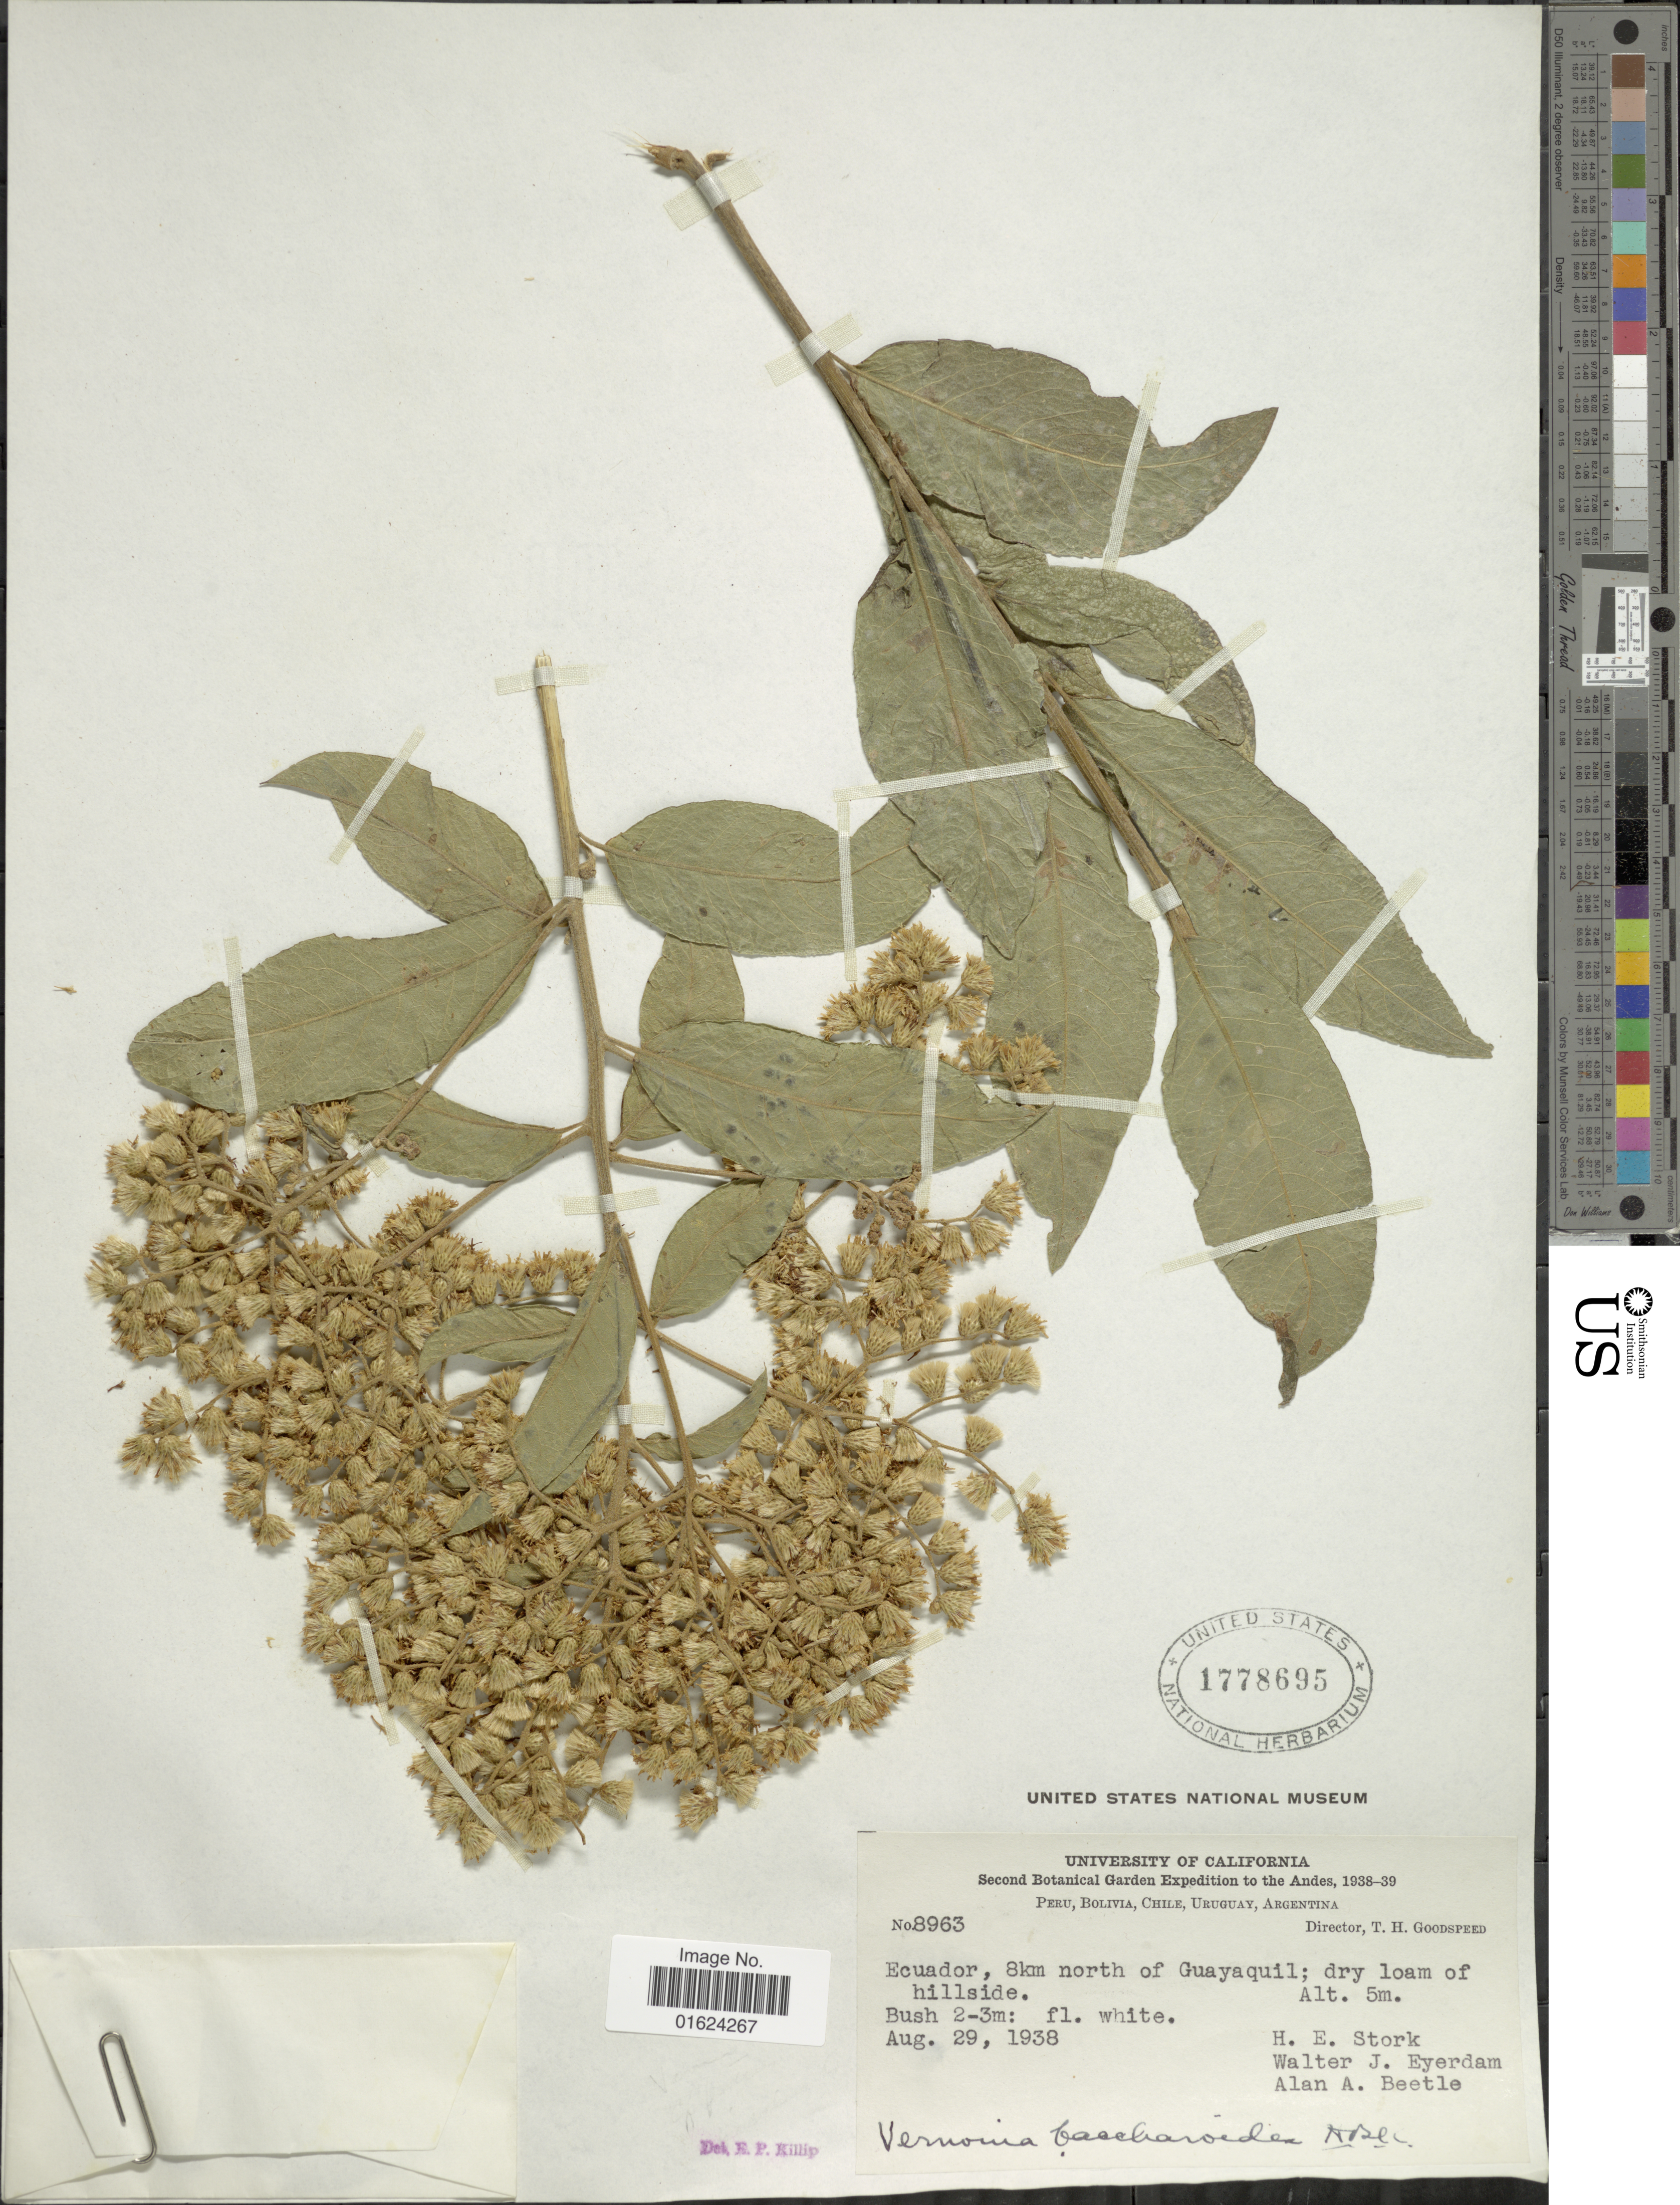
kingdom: Plantae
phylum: Tracheophyta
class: Magnoliopsida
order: Asterales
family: Asteraceae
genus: Vernonanthura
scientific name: Vernonanthura patens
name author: (Kunth) H. Rob.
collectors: H. E. Stork, W. J. Eyerdam & A. A. Beetle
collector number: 8963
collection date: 1938-08-29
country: Ecuador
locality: Ecuador, 8 km southwest of Guayaquil.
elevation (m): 5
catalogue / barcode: US 1778695